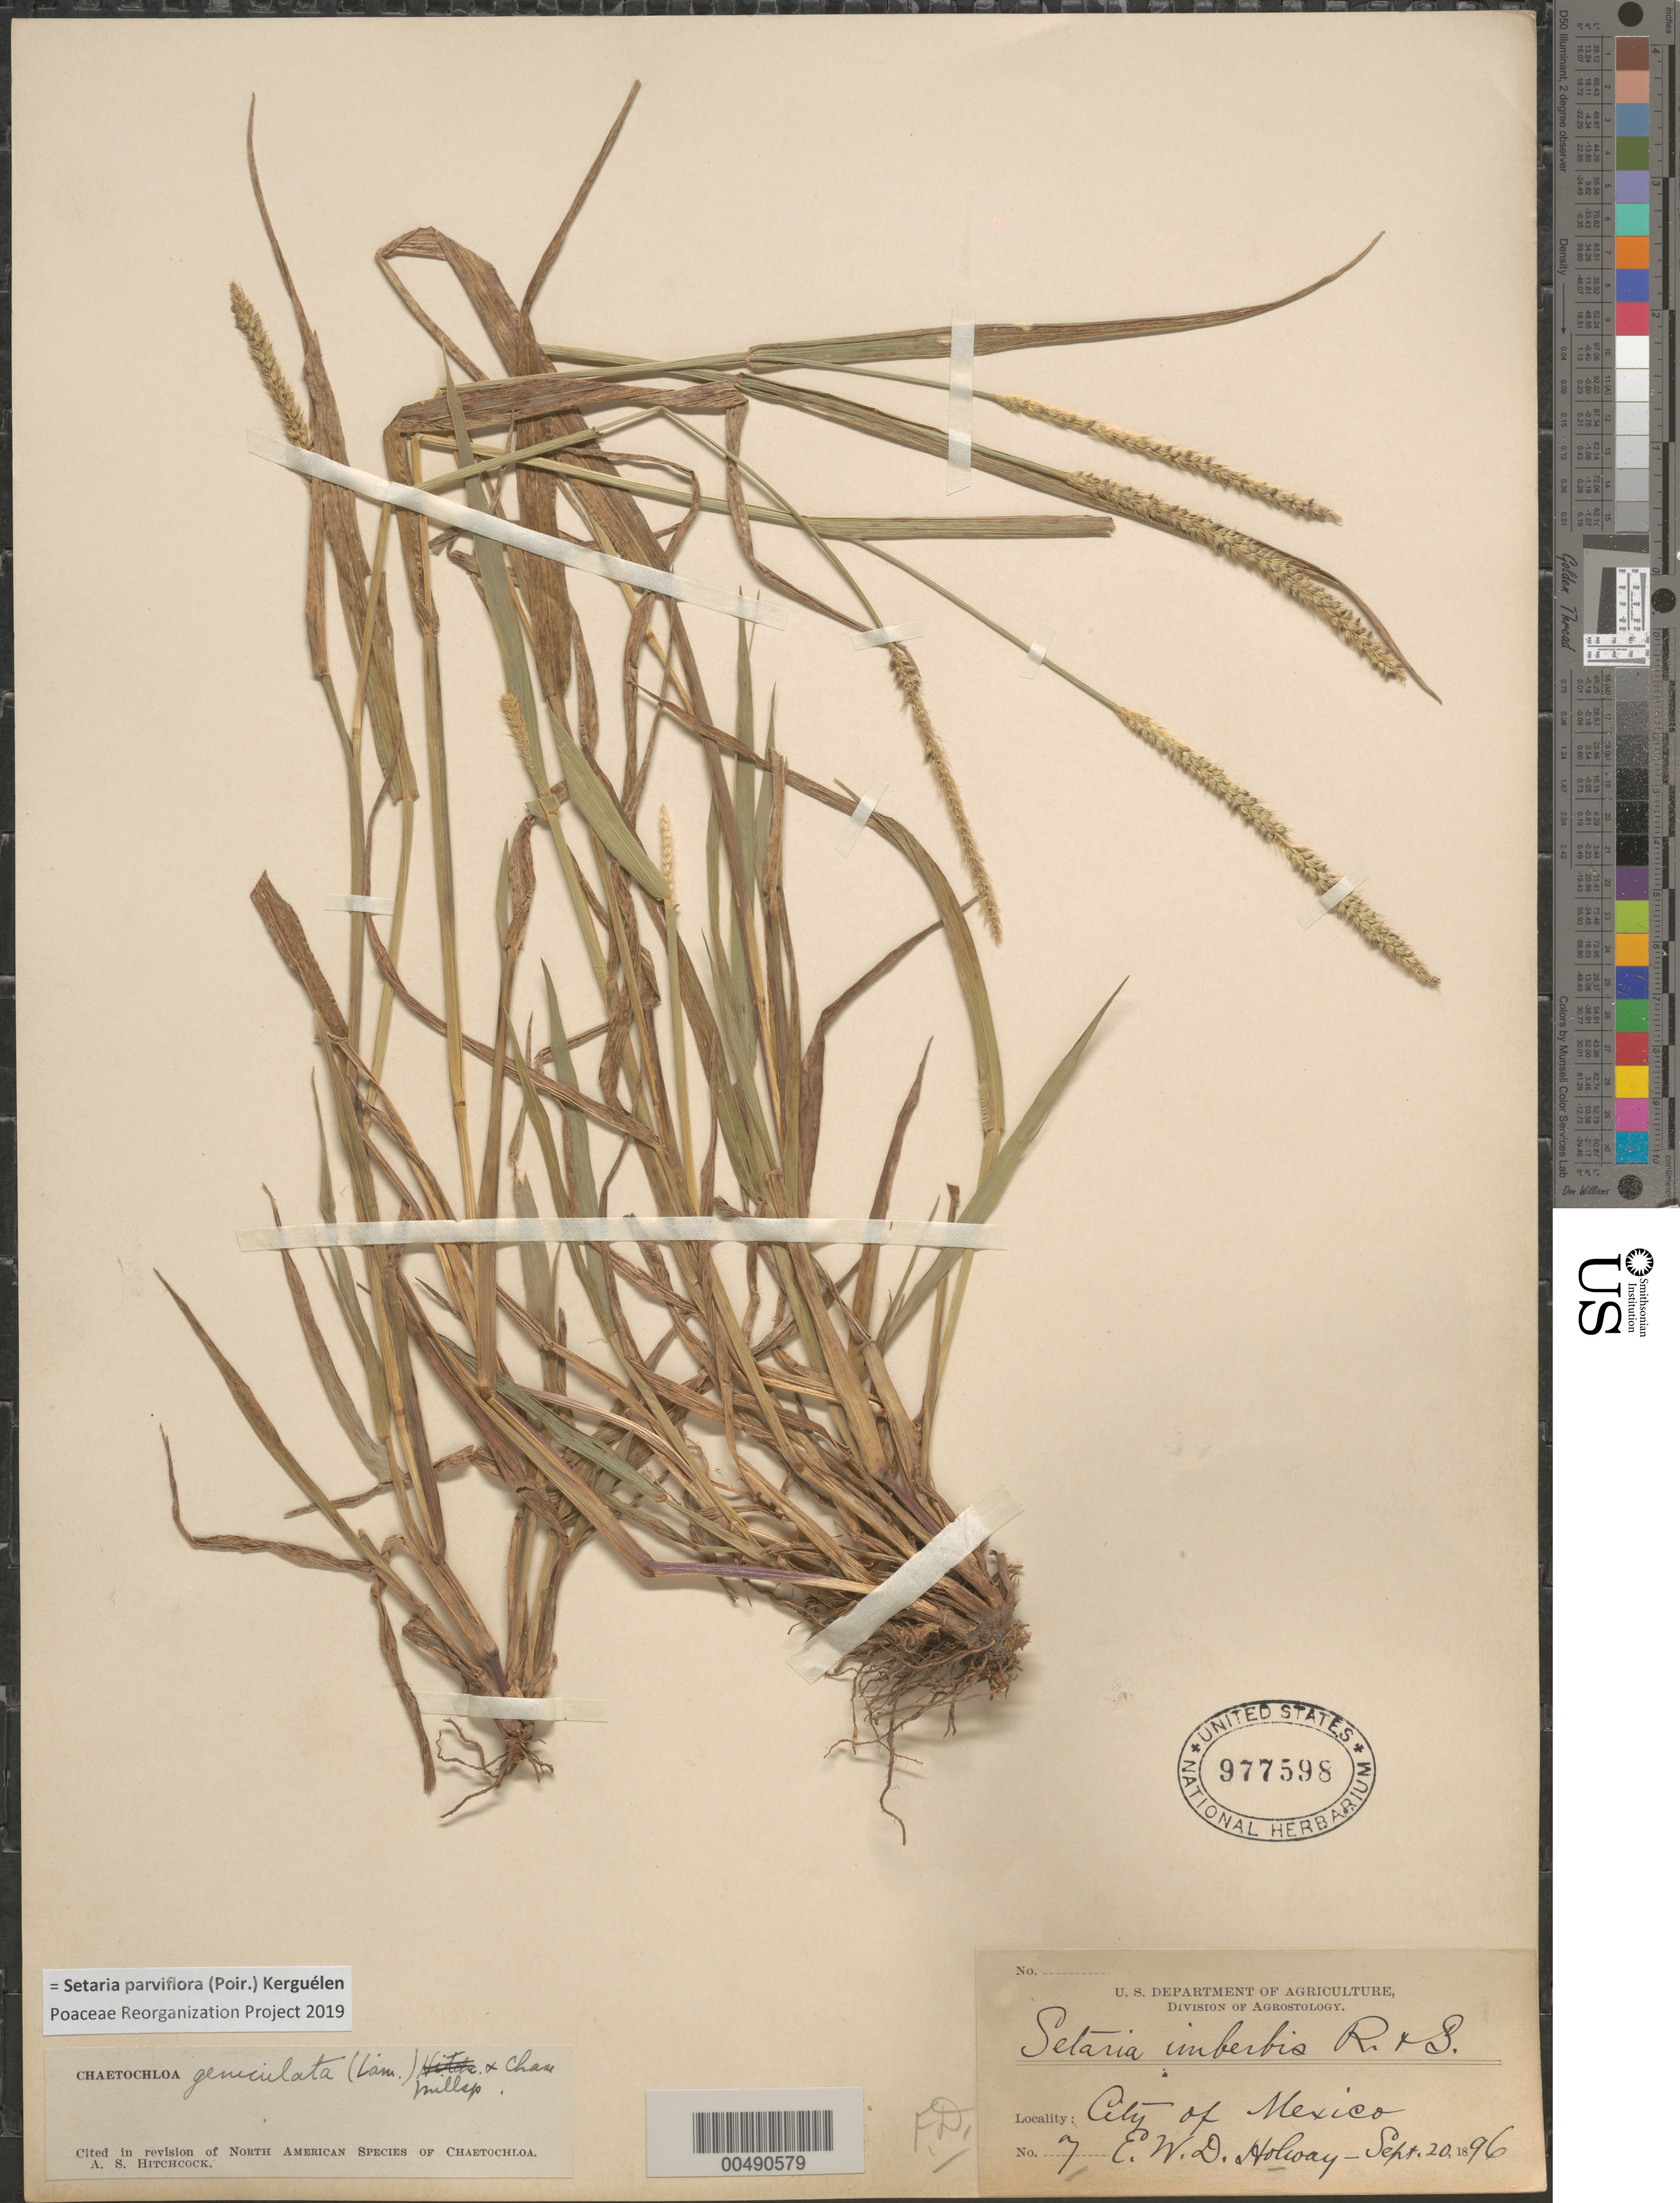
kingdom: Plantae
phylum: Tracheophyta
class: Liliopsida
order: Poales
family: Poaceae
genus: Setaria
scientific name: Setaria parviflora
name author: (Poir.) Kerguélen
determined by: Poaceae Reorganization Project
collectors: E. W. D. Holway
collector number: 7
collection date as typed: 20 Sep 1896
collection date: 1896-09-20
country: Mexico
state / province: Distrito Federal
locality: Mexico City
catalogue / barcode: US 977598